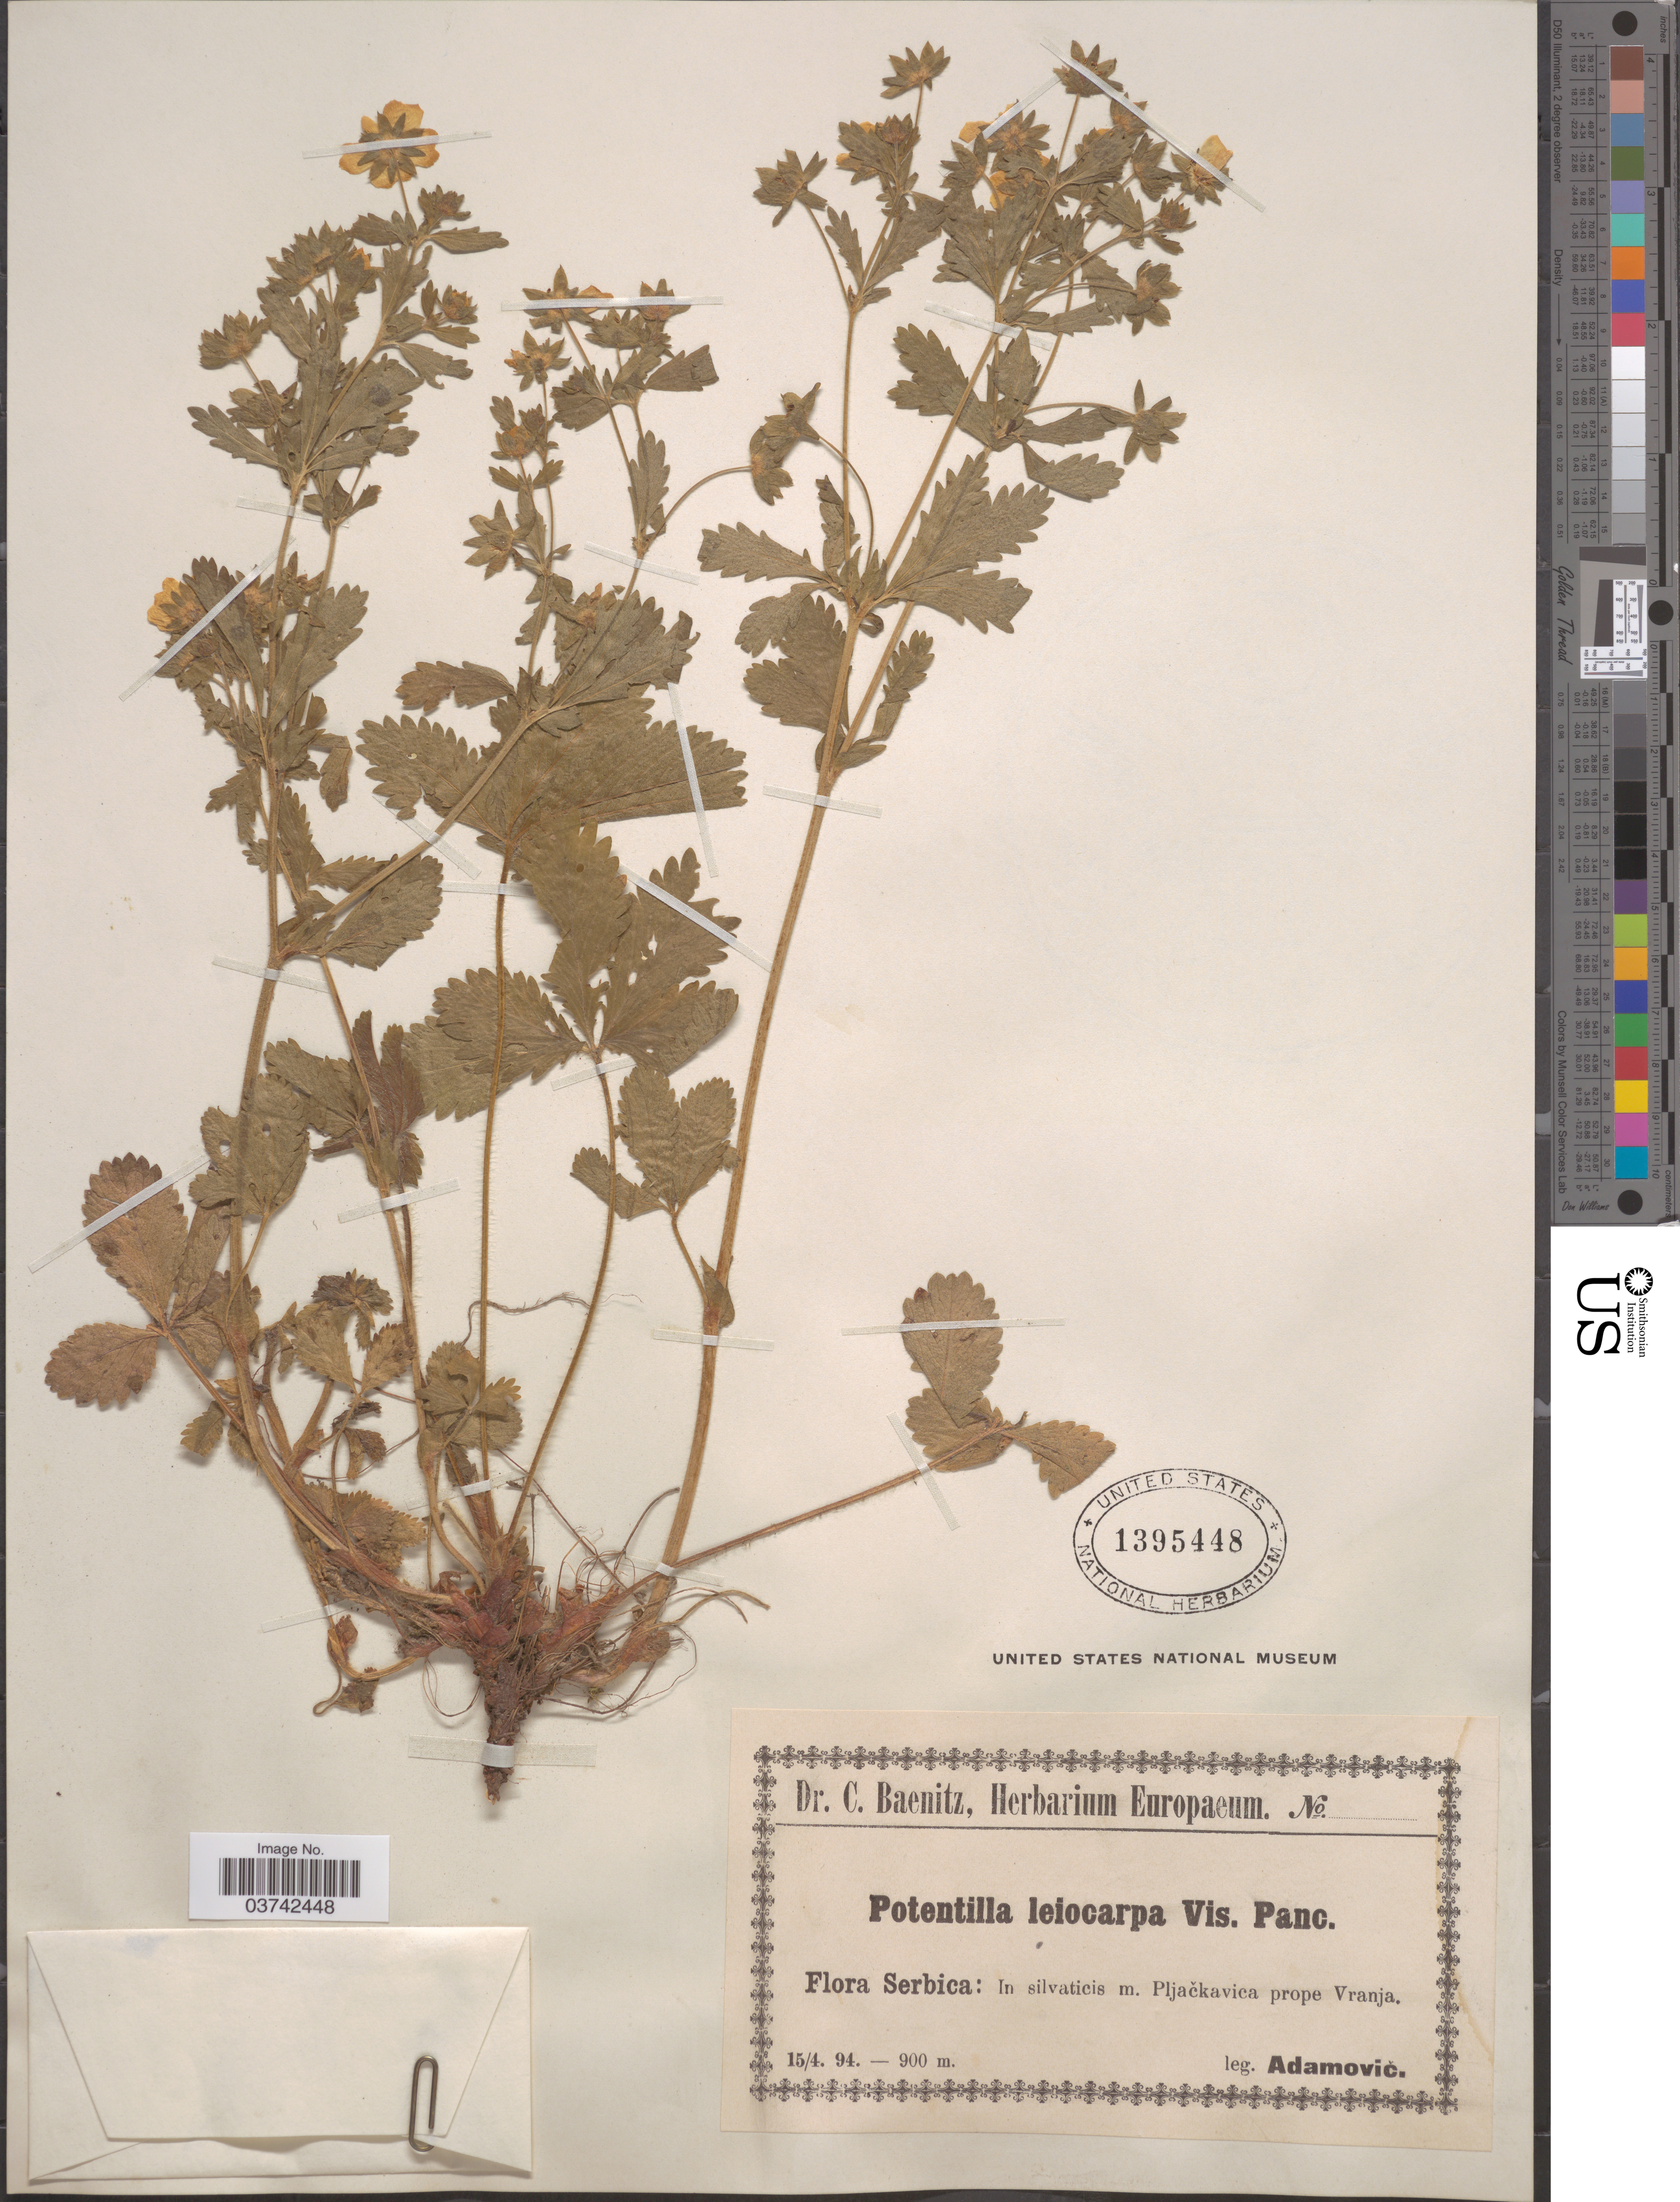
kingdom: Plantae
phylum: Tracheophyta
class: Magnoliopsida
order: Rosales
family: Rosaceae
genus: Potentilla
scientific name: Potentilla leiocarpa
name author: Vis. & Pančić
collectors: Adamovic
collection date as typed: Transcribed d/m/y: 15/4/94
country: Serbia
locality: In silvaticis m. Pljačkavica prope Vranja.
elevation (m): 900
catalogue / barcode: US 1395448